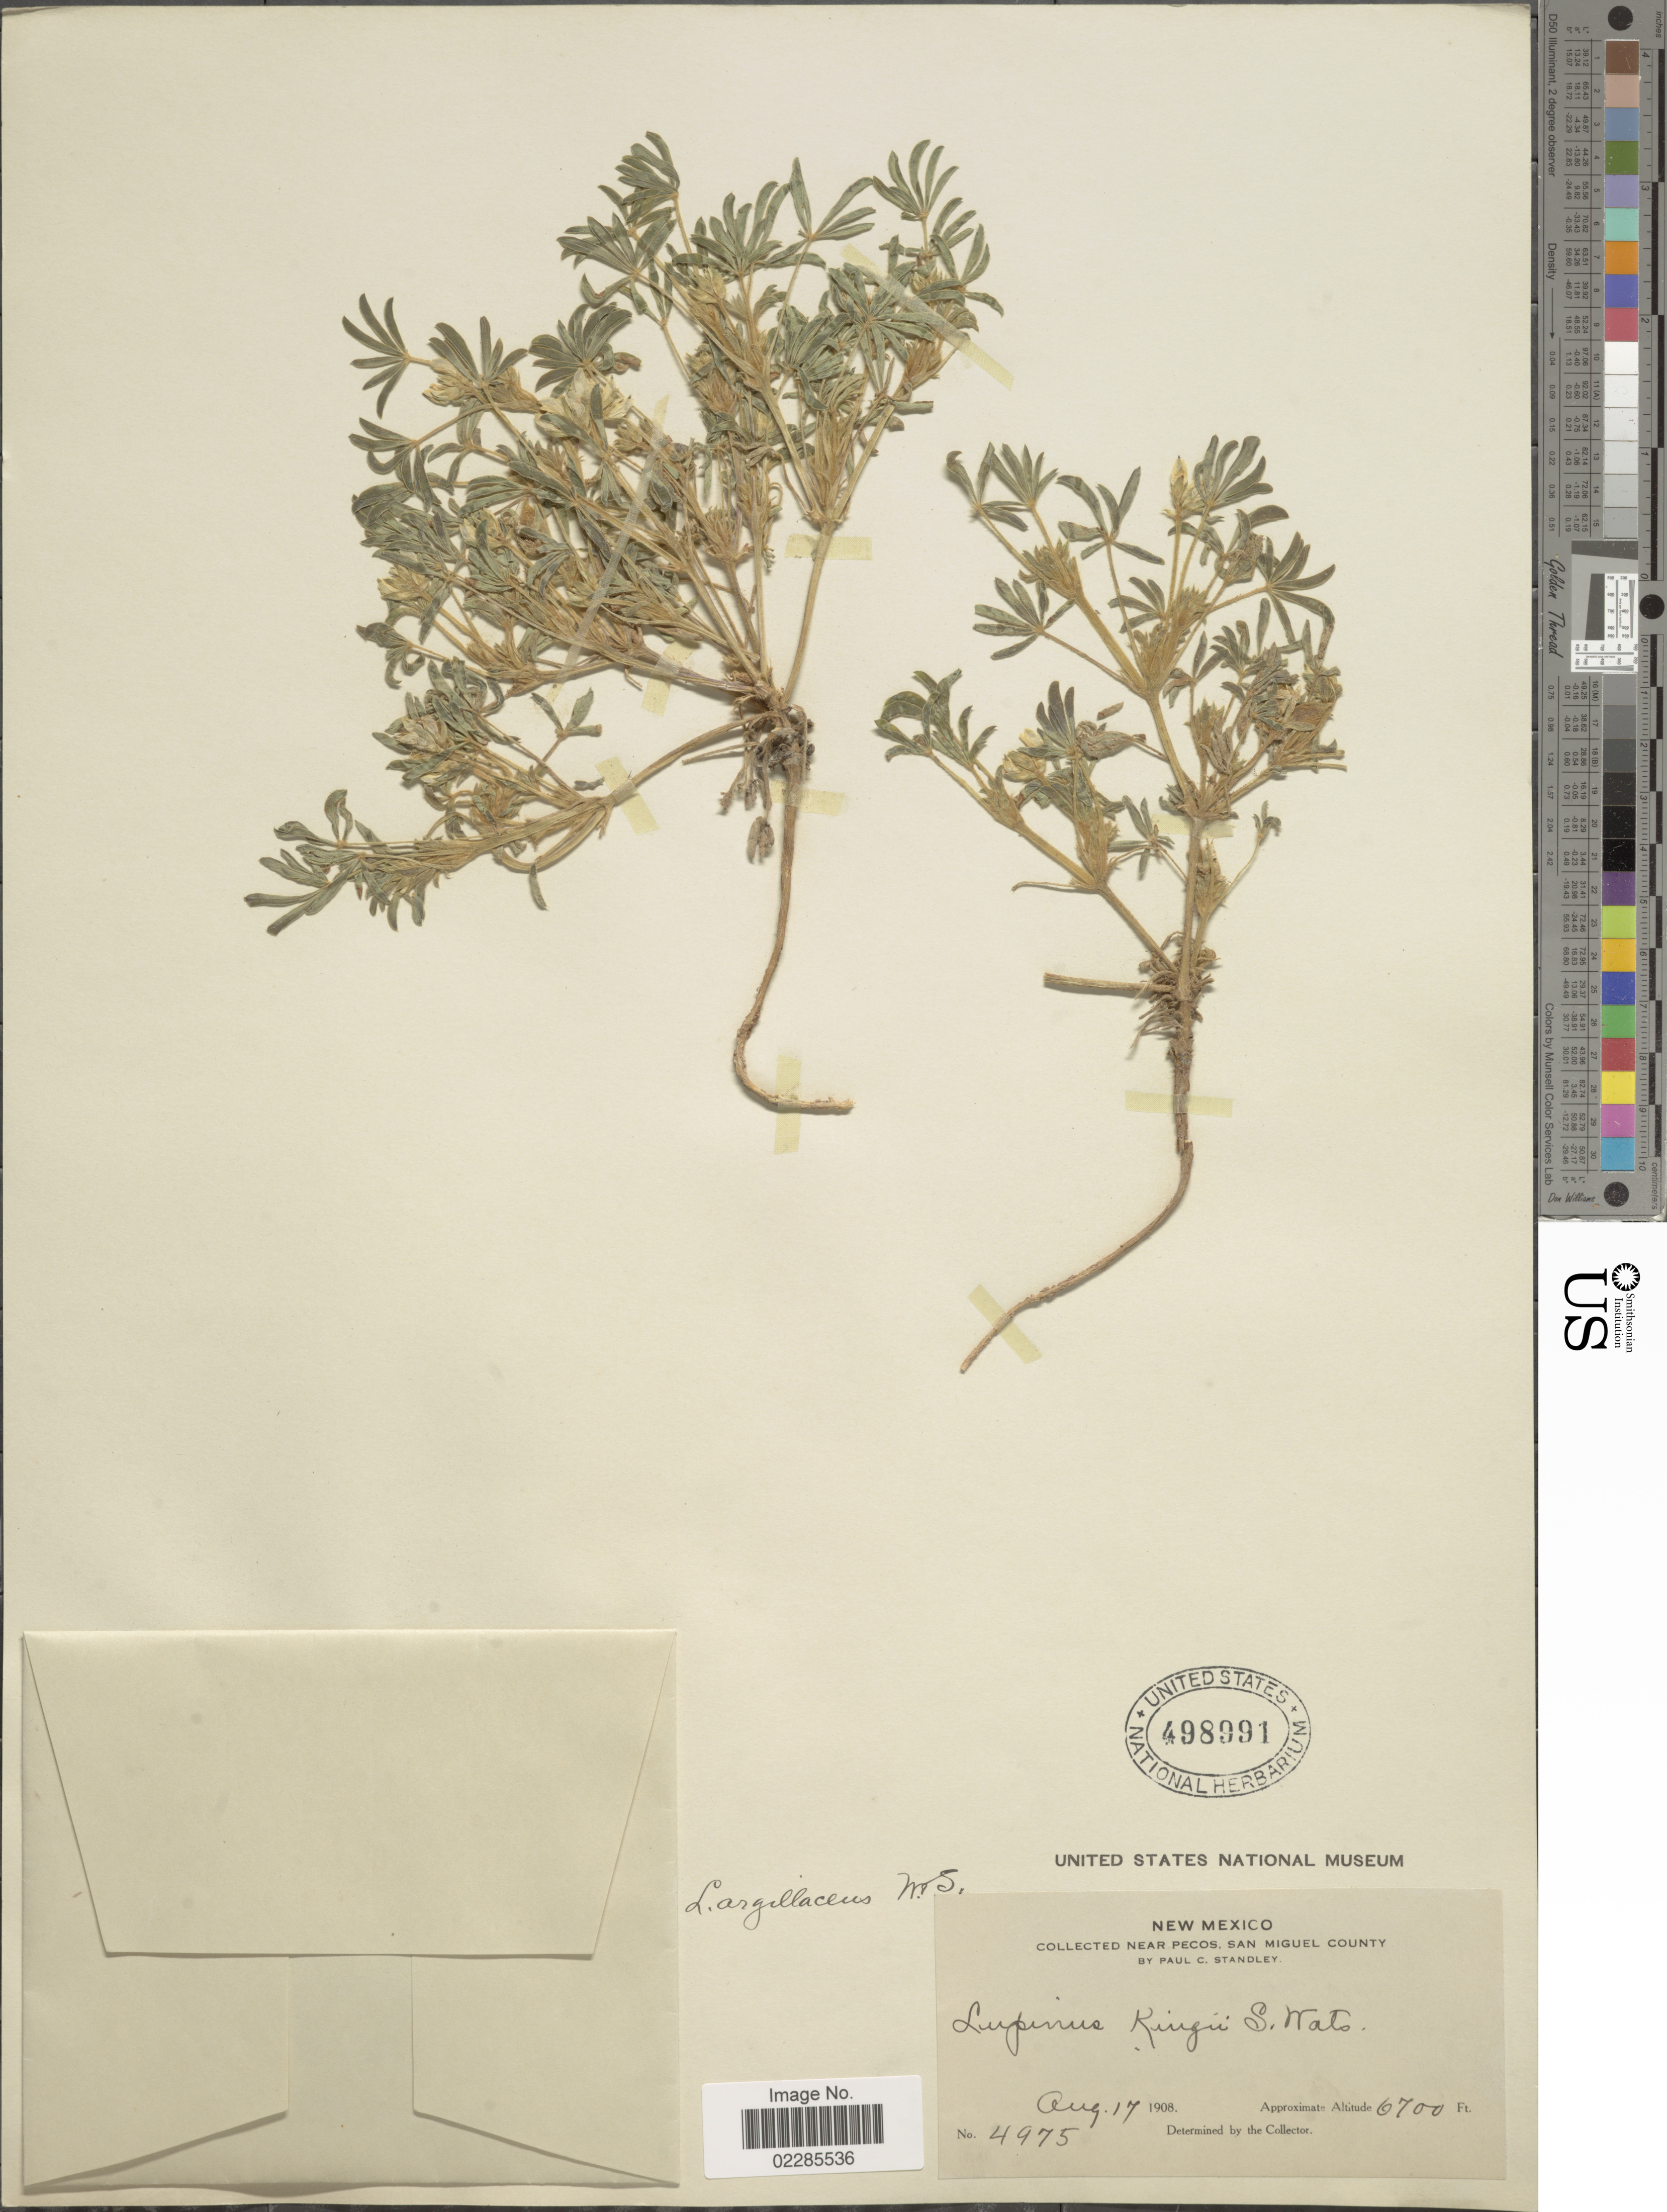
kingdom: Plantae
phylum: Tracheophyta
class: Magnoliopsida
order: Fabales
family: Fabaceae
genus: Lupinus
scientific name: Lupinus kingii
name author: S. Watson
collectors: P. C. Standley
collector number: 4975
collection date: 1908-08-17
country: United States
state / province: New Mexico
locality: Near Pecos, San Miguel County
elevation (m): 2042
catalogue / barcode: US 498991